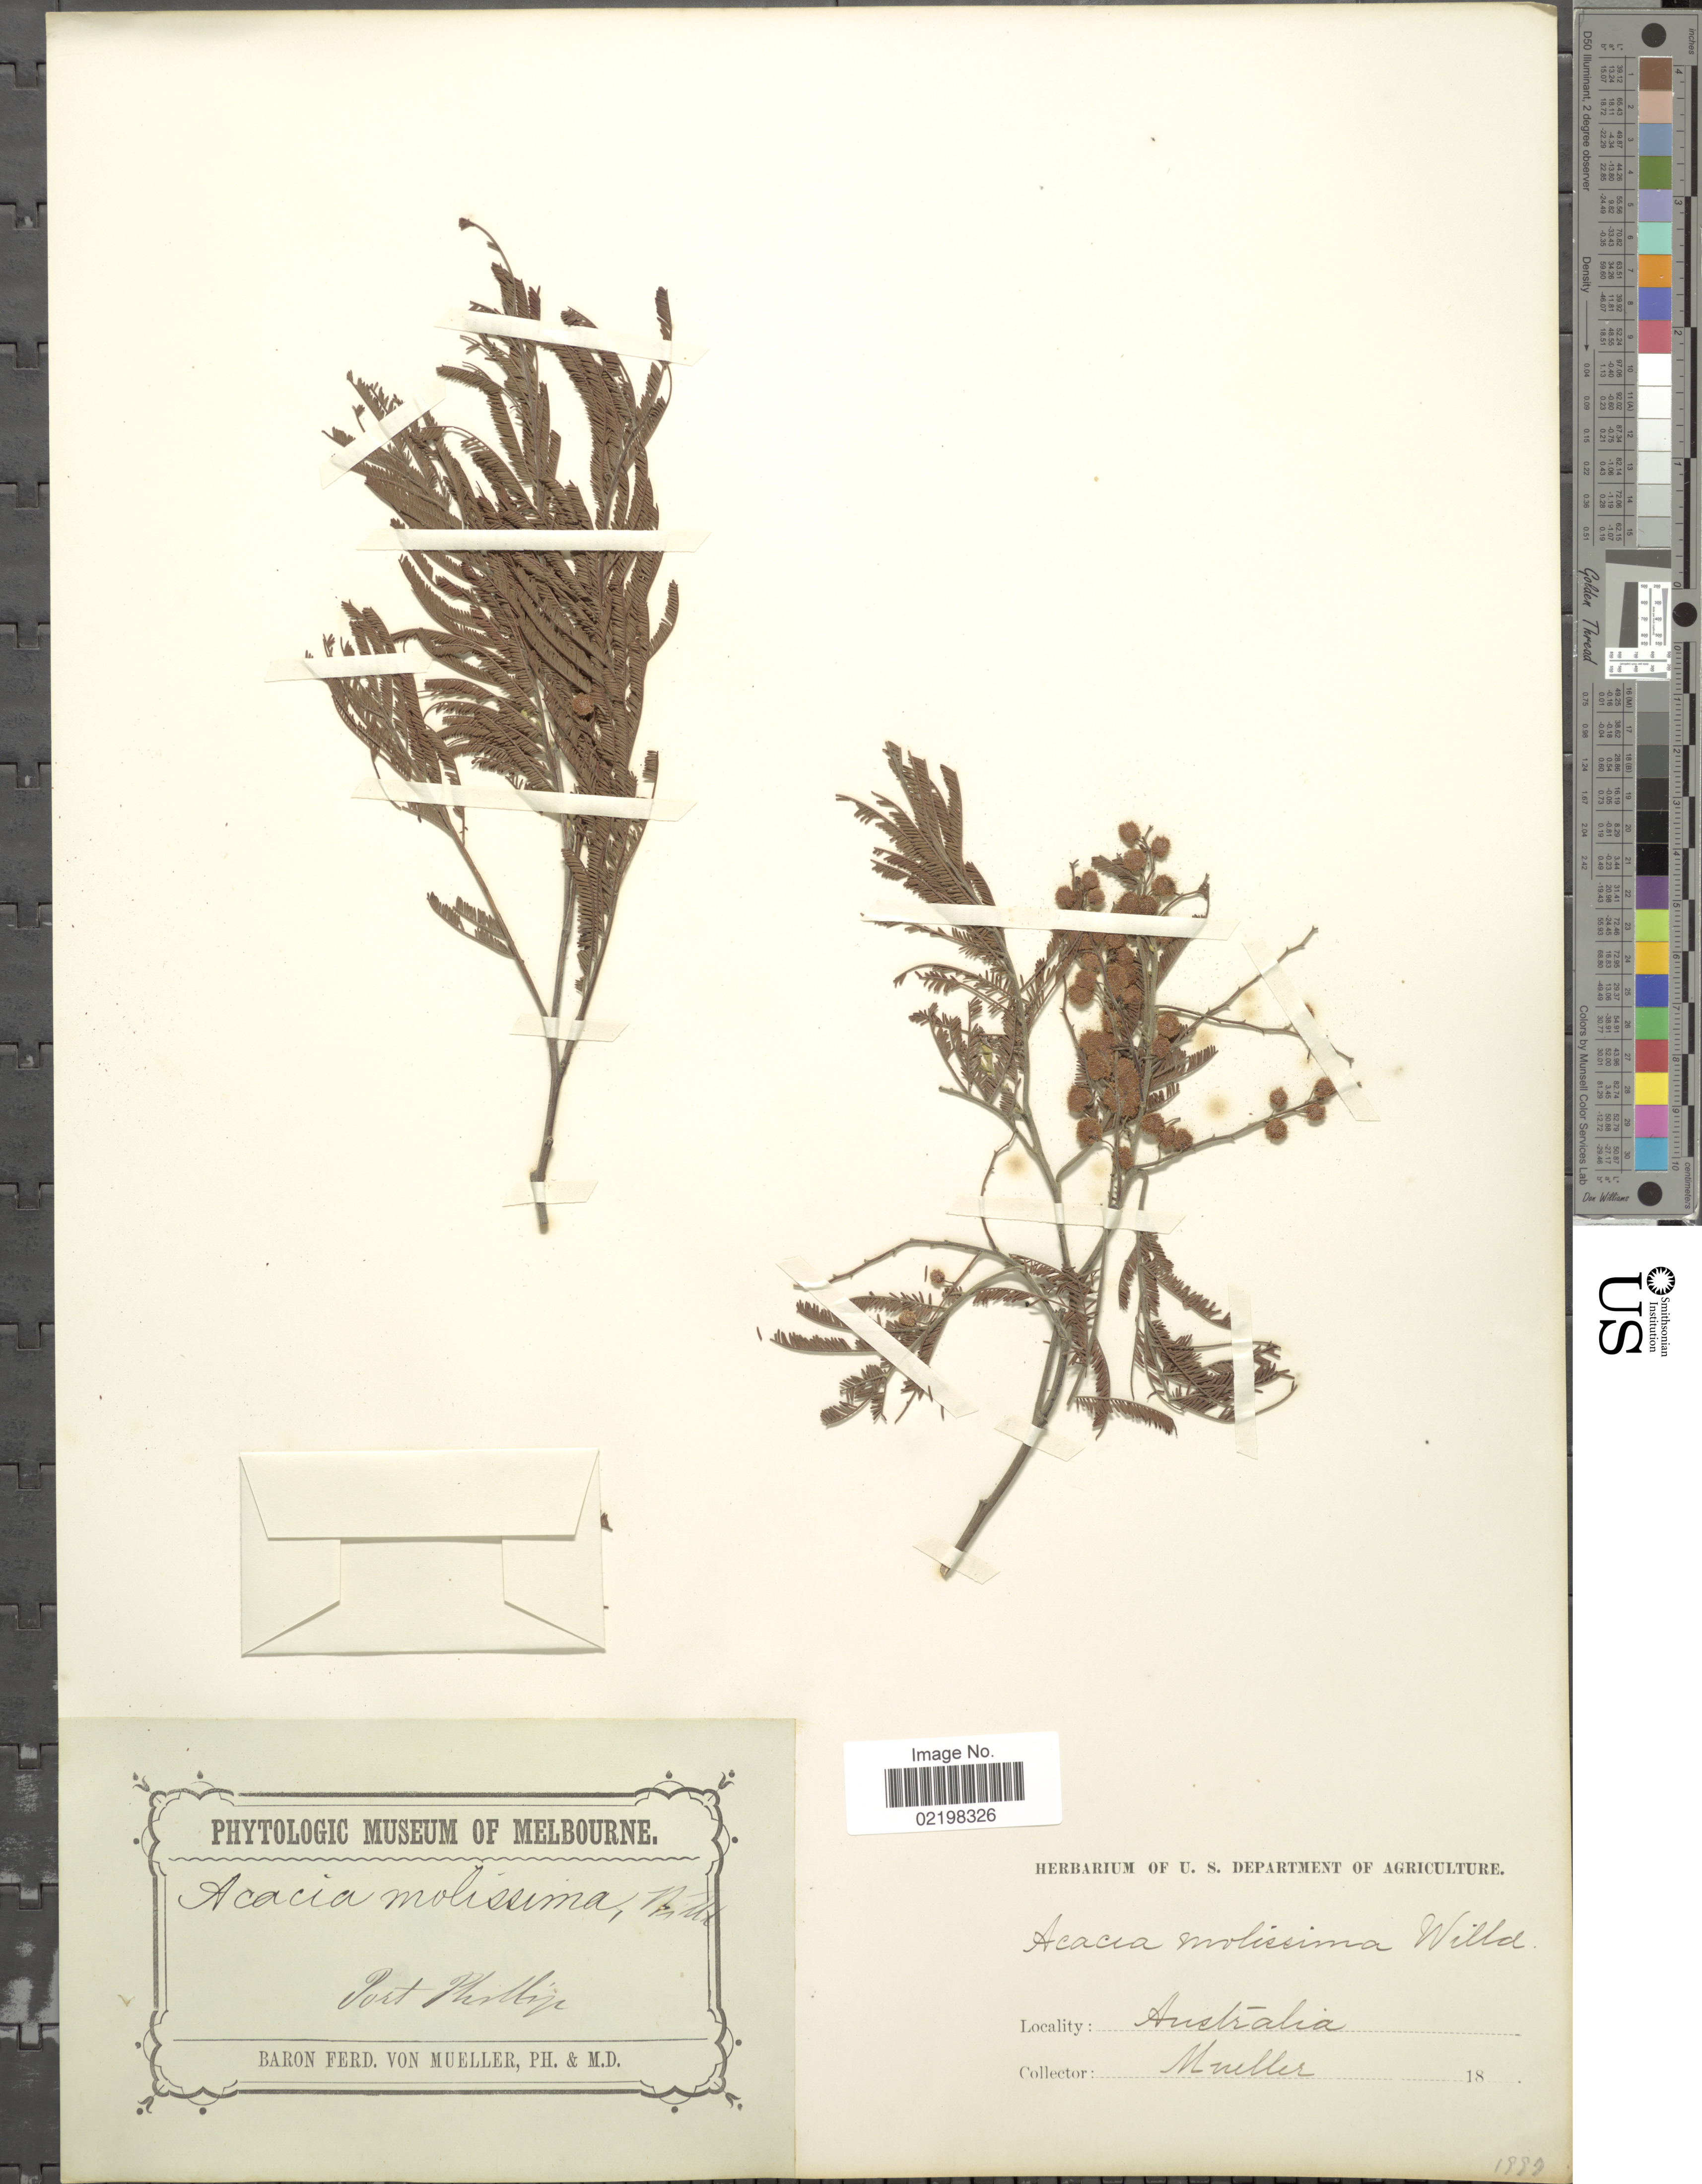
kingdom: Plantae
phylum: Tracheophyta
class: Magnoliopsida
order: Fabales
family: Fabaceae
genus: Acacia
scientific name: Acacia decurrens var. mollis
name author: Lindl.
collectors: Mueller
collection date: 1889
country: Australia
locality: Port [illegible text].